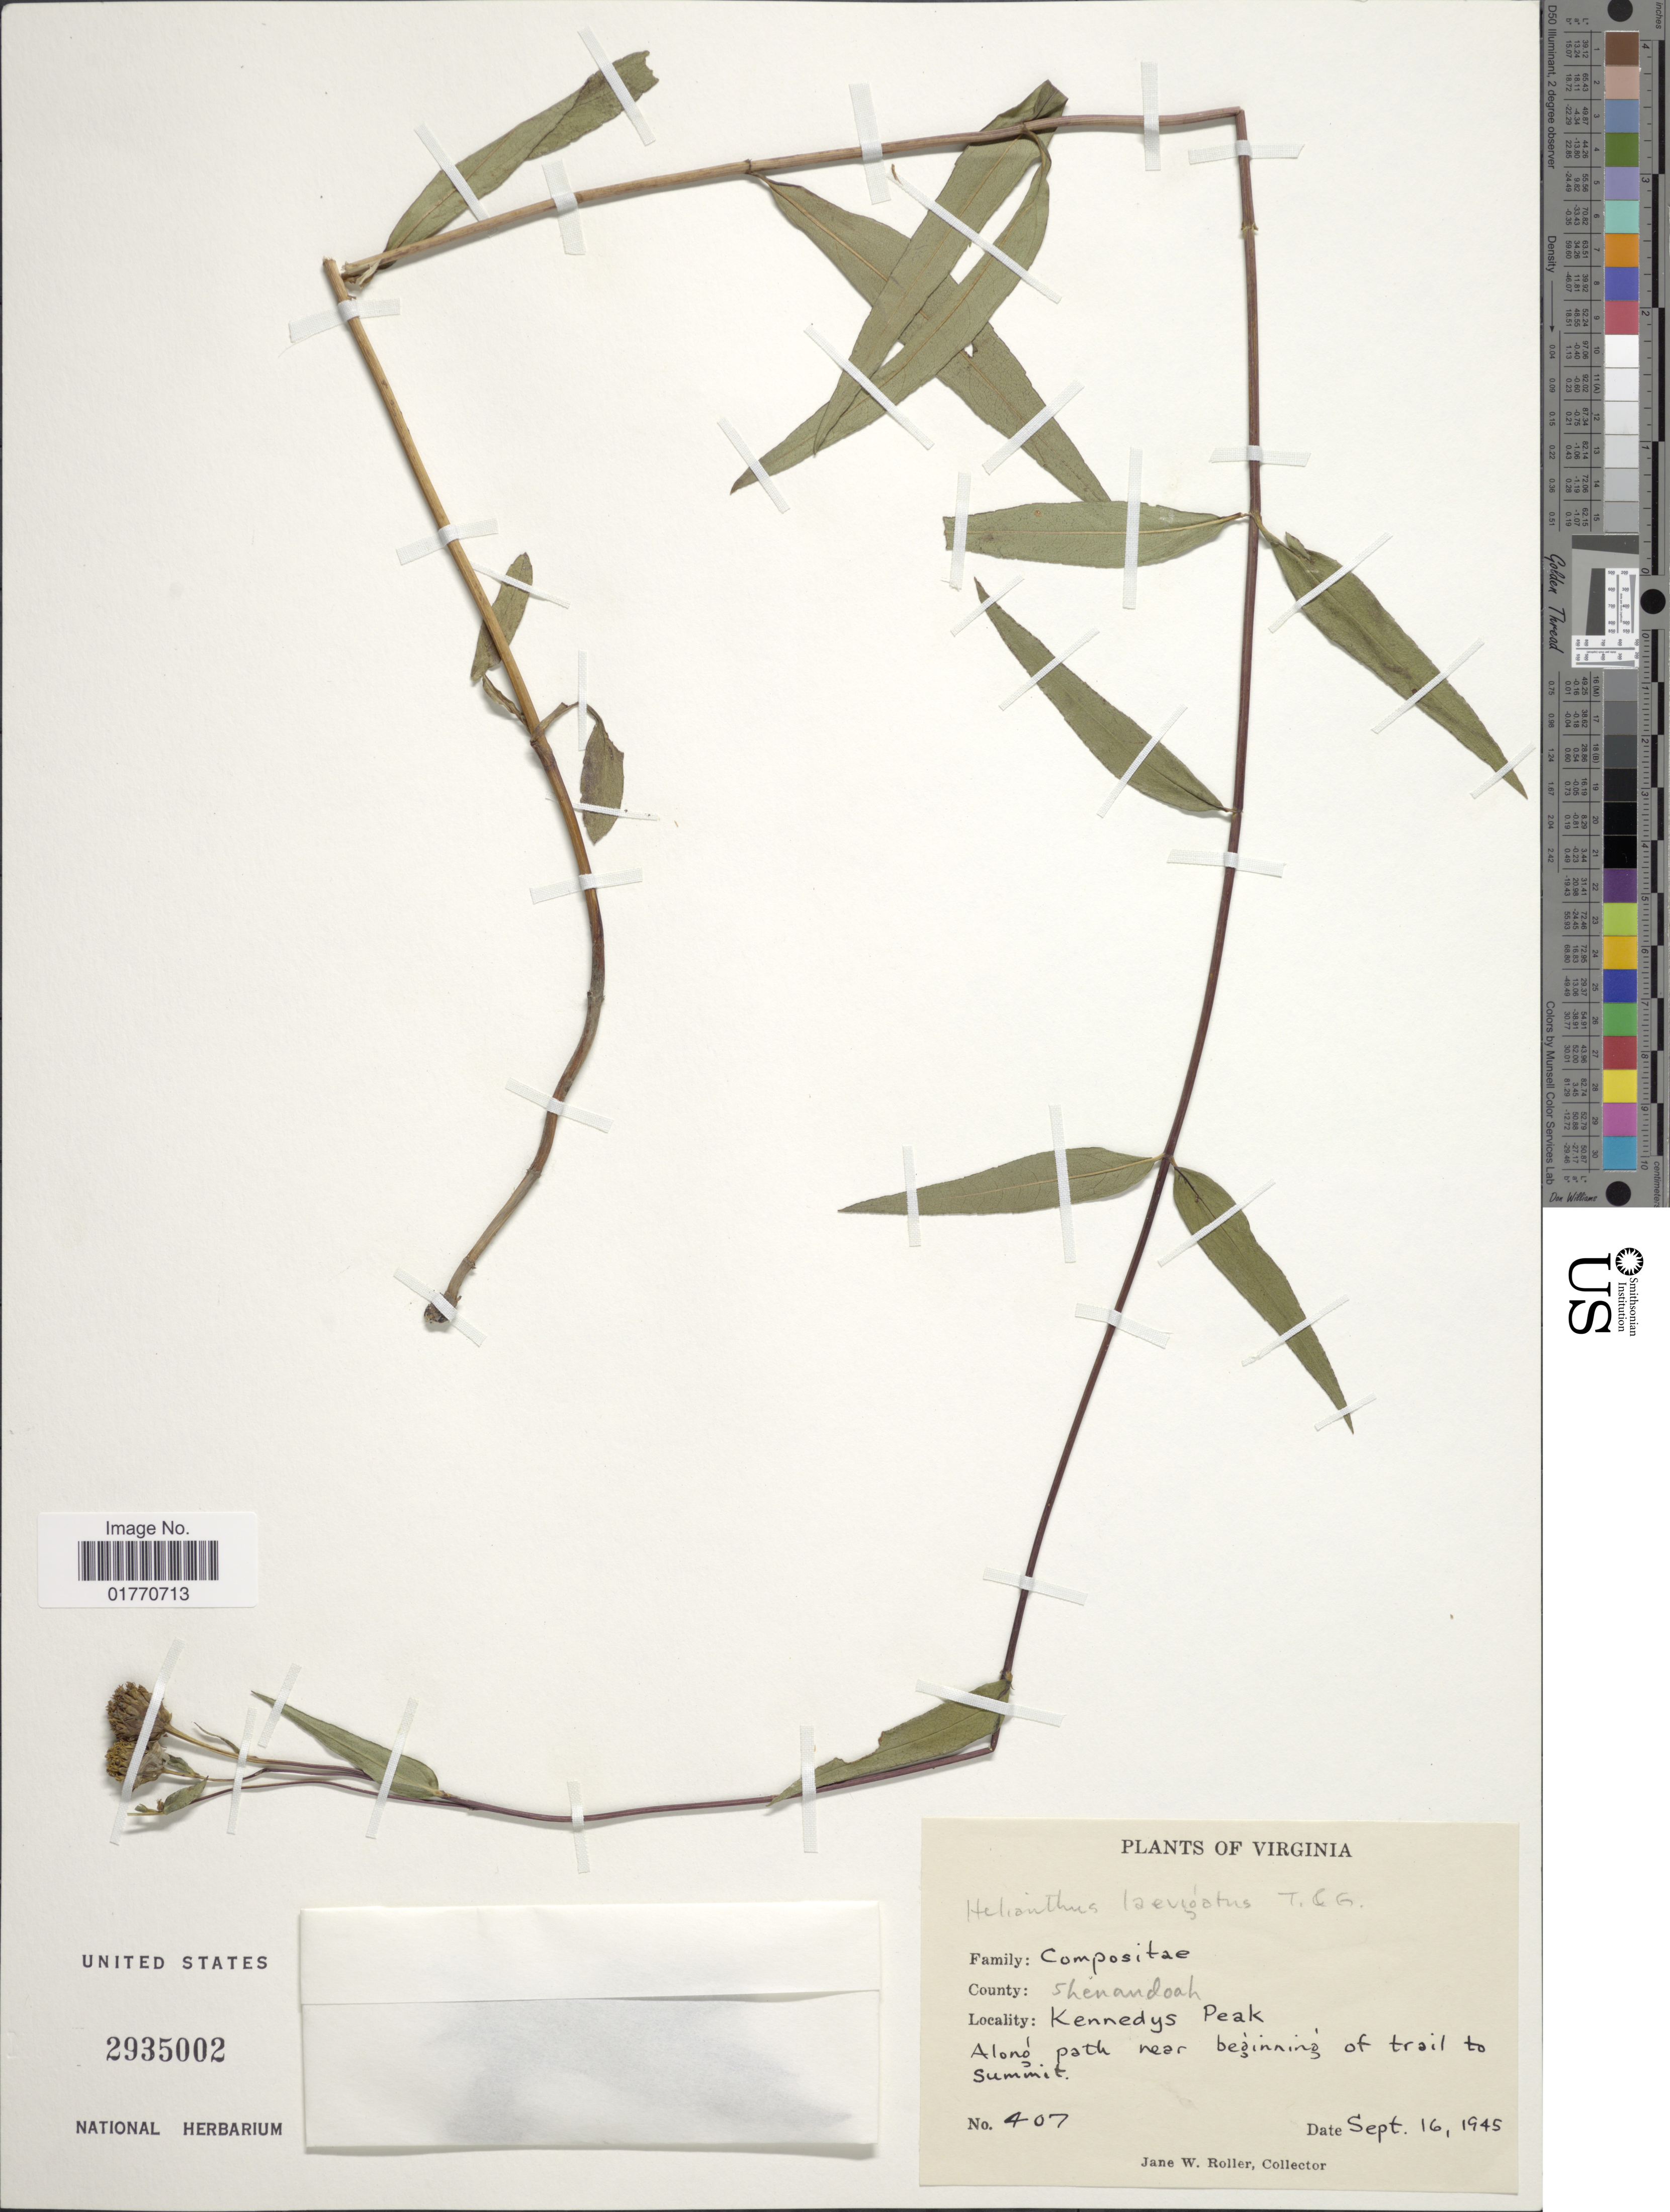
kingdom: Plantae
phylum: Tracheophyta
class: Magnoliopsida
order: Asterales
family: Asteraceae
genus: Helianthus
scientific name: Helianthus laevigatus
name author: Torr. & A. Gray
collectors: J. W. Roller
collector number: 407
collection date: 1945-09-16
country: United States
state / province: Virginia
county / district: Shenandoah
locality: County: Shenandoah, Kennedys Peak, along path near beginning of trail to Summit.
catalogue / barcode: US 2935002